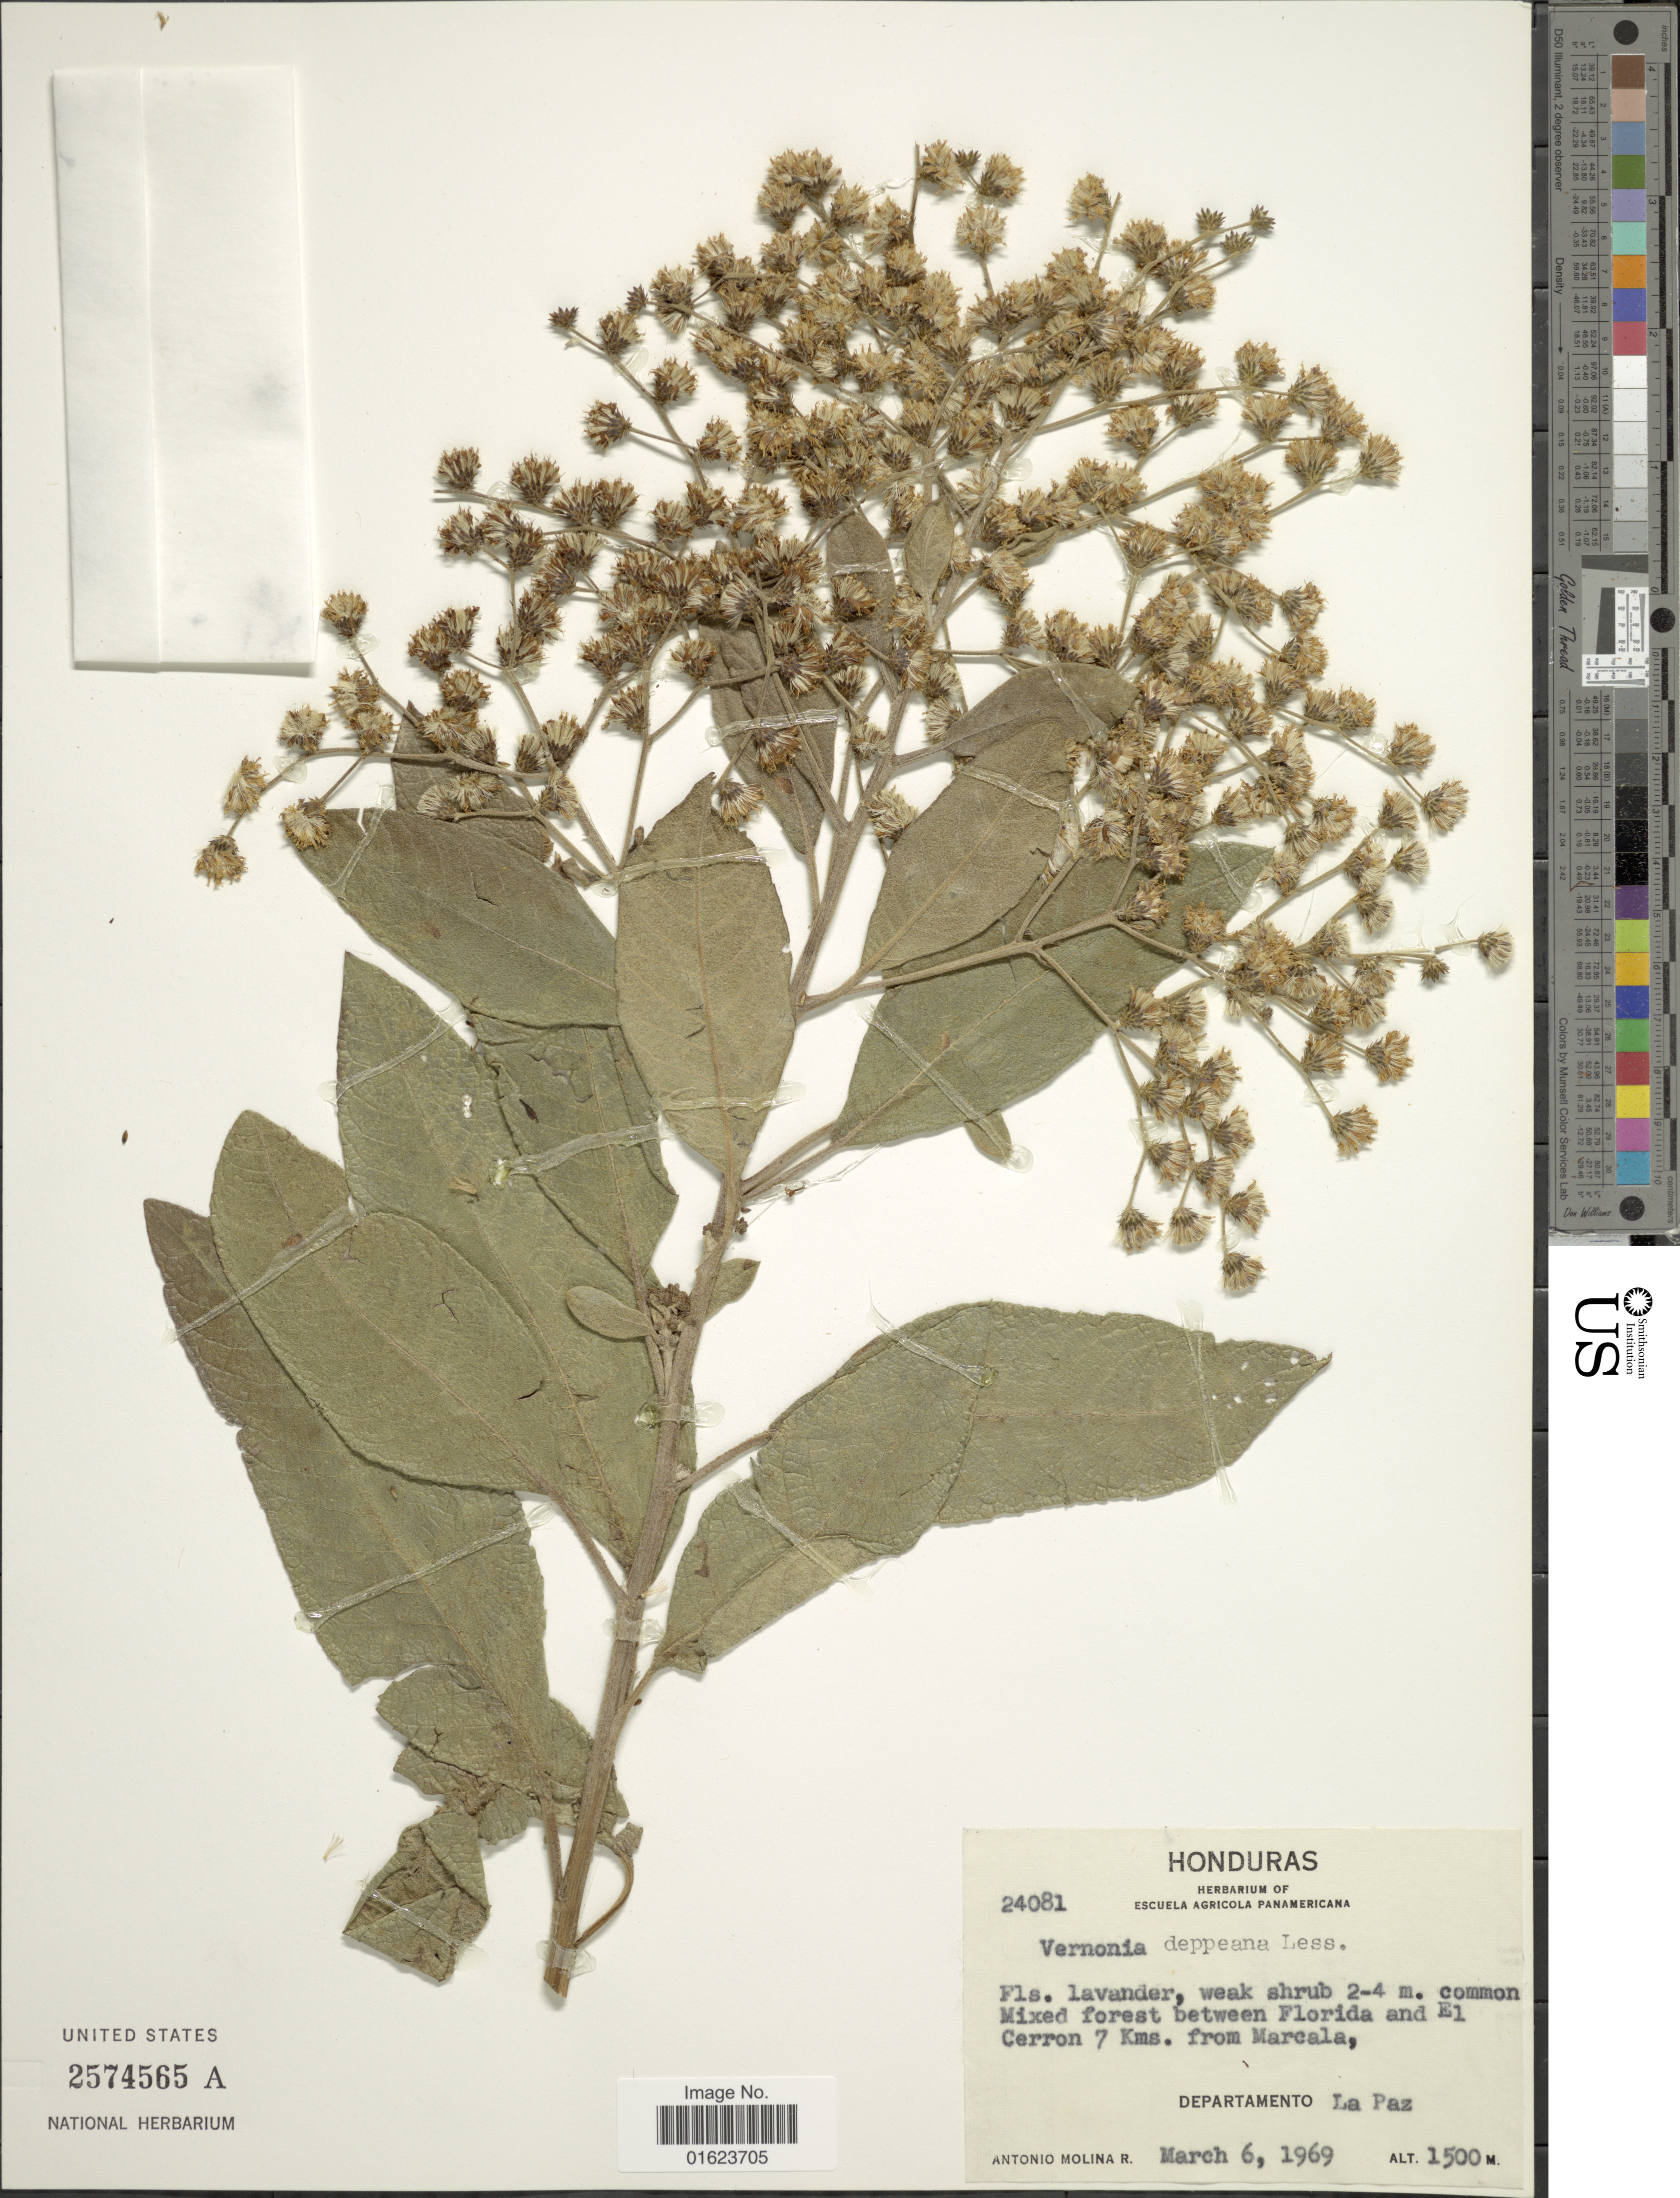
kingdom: Plantae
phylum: Tracheophyta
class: Magnoliopsida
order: Asterales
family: Asteraceae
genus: Vernonanthura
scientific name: Vernonanthura deppeana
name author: (Less.) H. Rob.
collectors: A. Molina R.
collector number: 24081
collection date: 1969-03-06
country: Honduras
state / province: La Paz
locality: Between Florida and El Cerron 7 kms. from Marcala, Departamento La Paz.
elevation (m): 1500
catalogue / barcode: US 2574565A